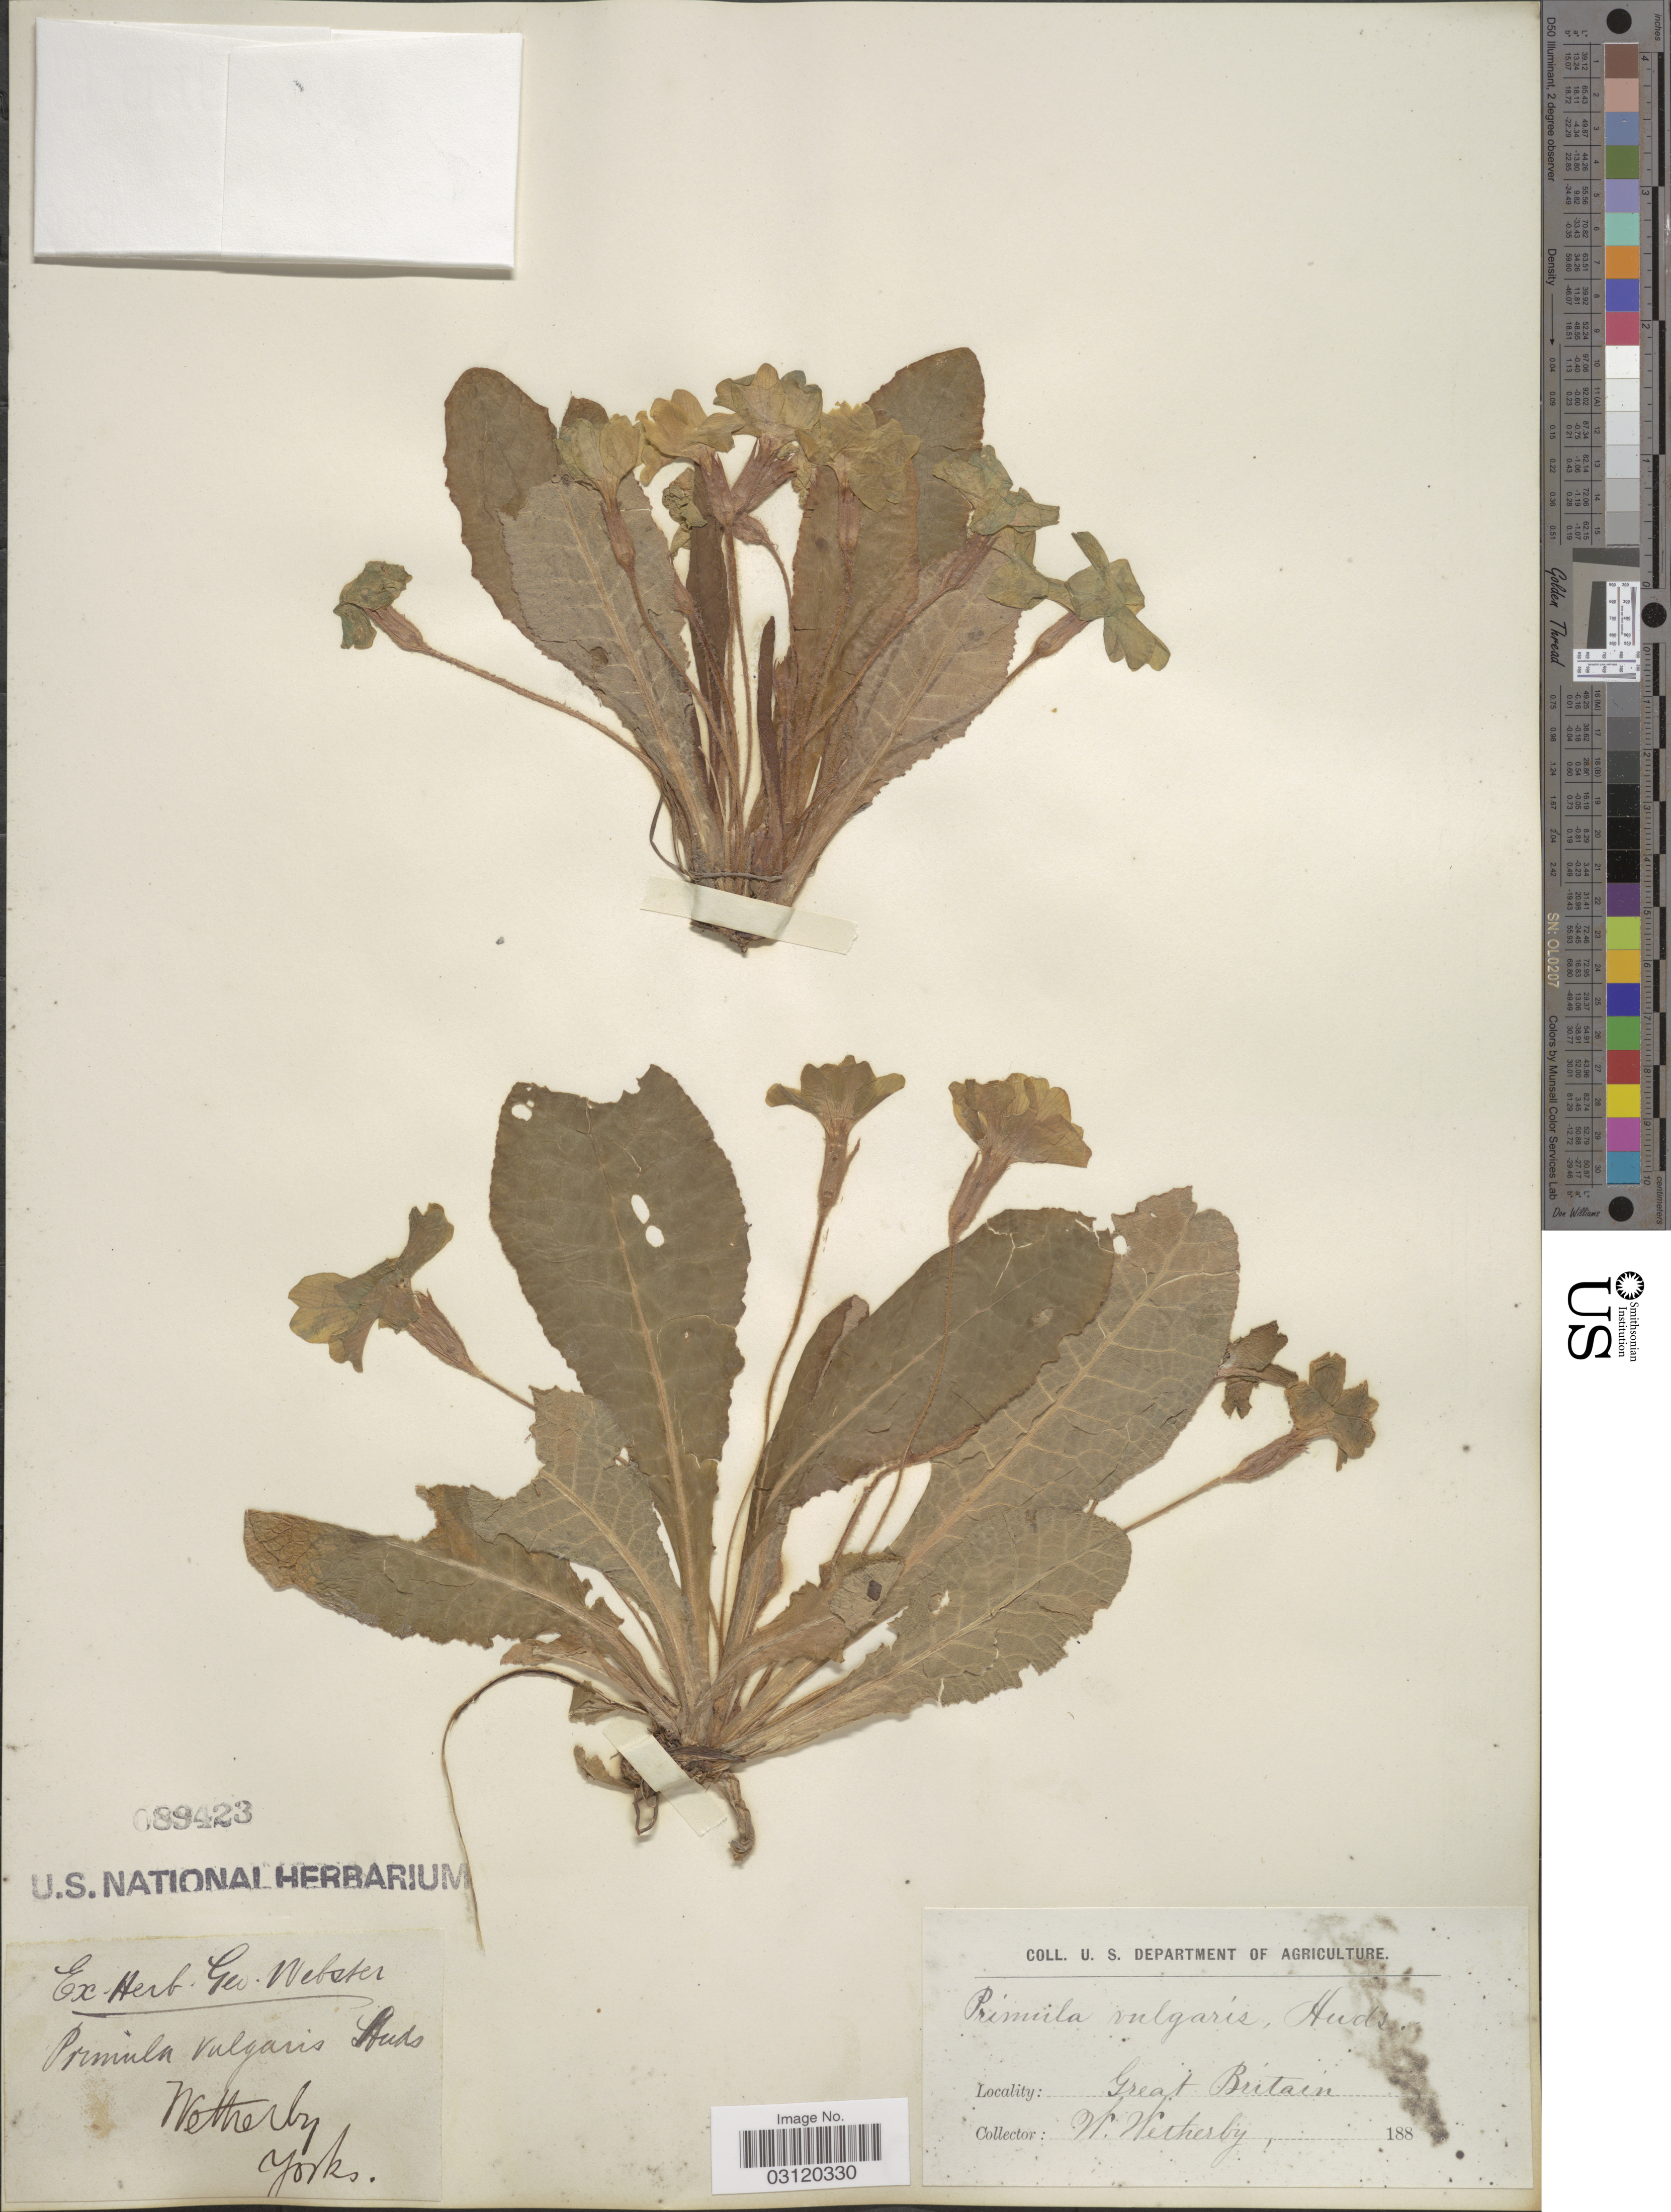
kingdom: Plantae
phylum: Tracheophyta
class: Magnoliopsida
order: Ericales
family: Primulaceae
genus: Primula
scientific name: Primula vulgaris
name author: Huds.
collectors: W. Wetherby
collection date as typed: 188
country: United Kingdom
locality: Great Britain.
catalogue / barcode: US 89423